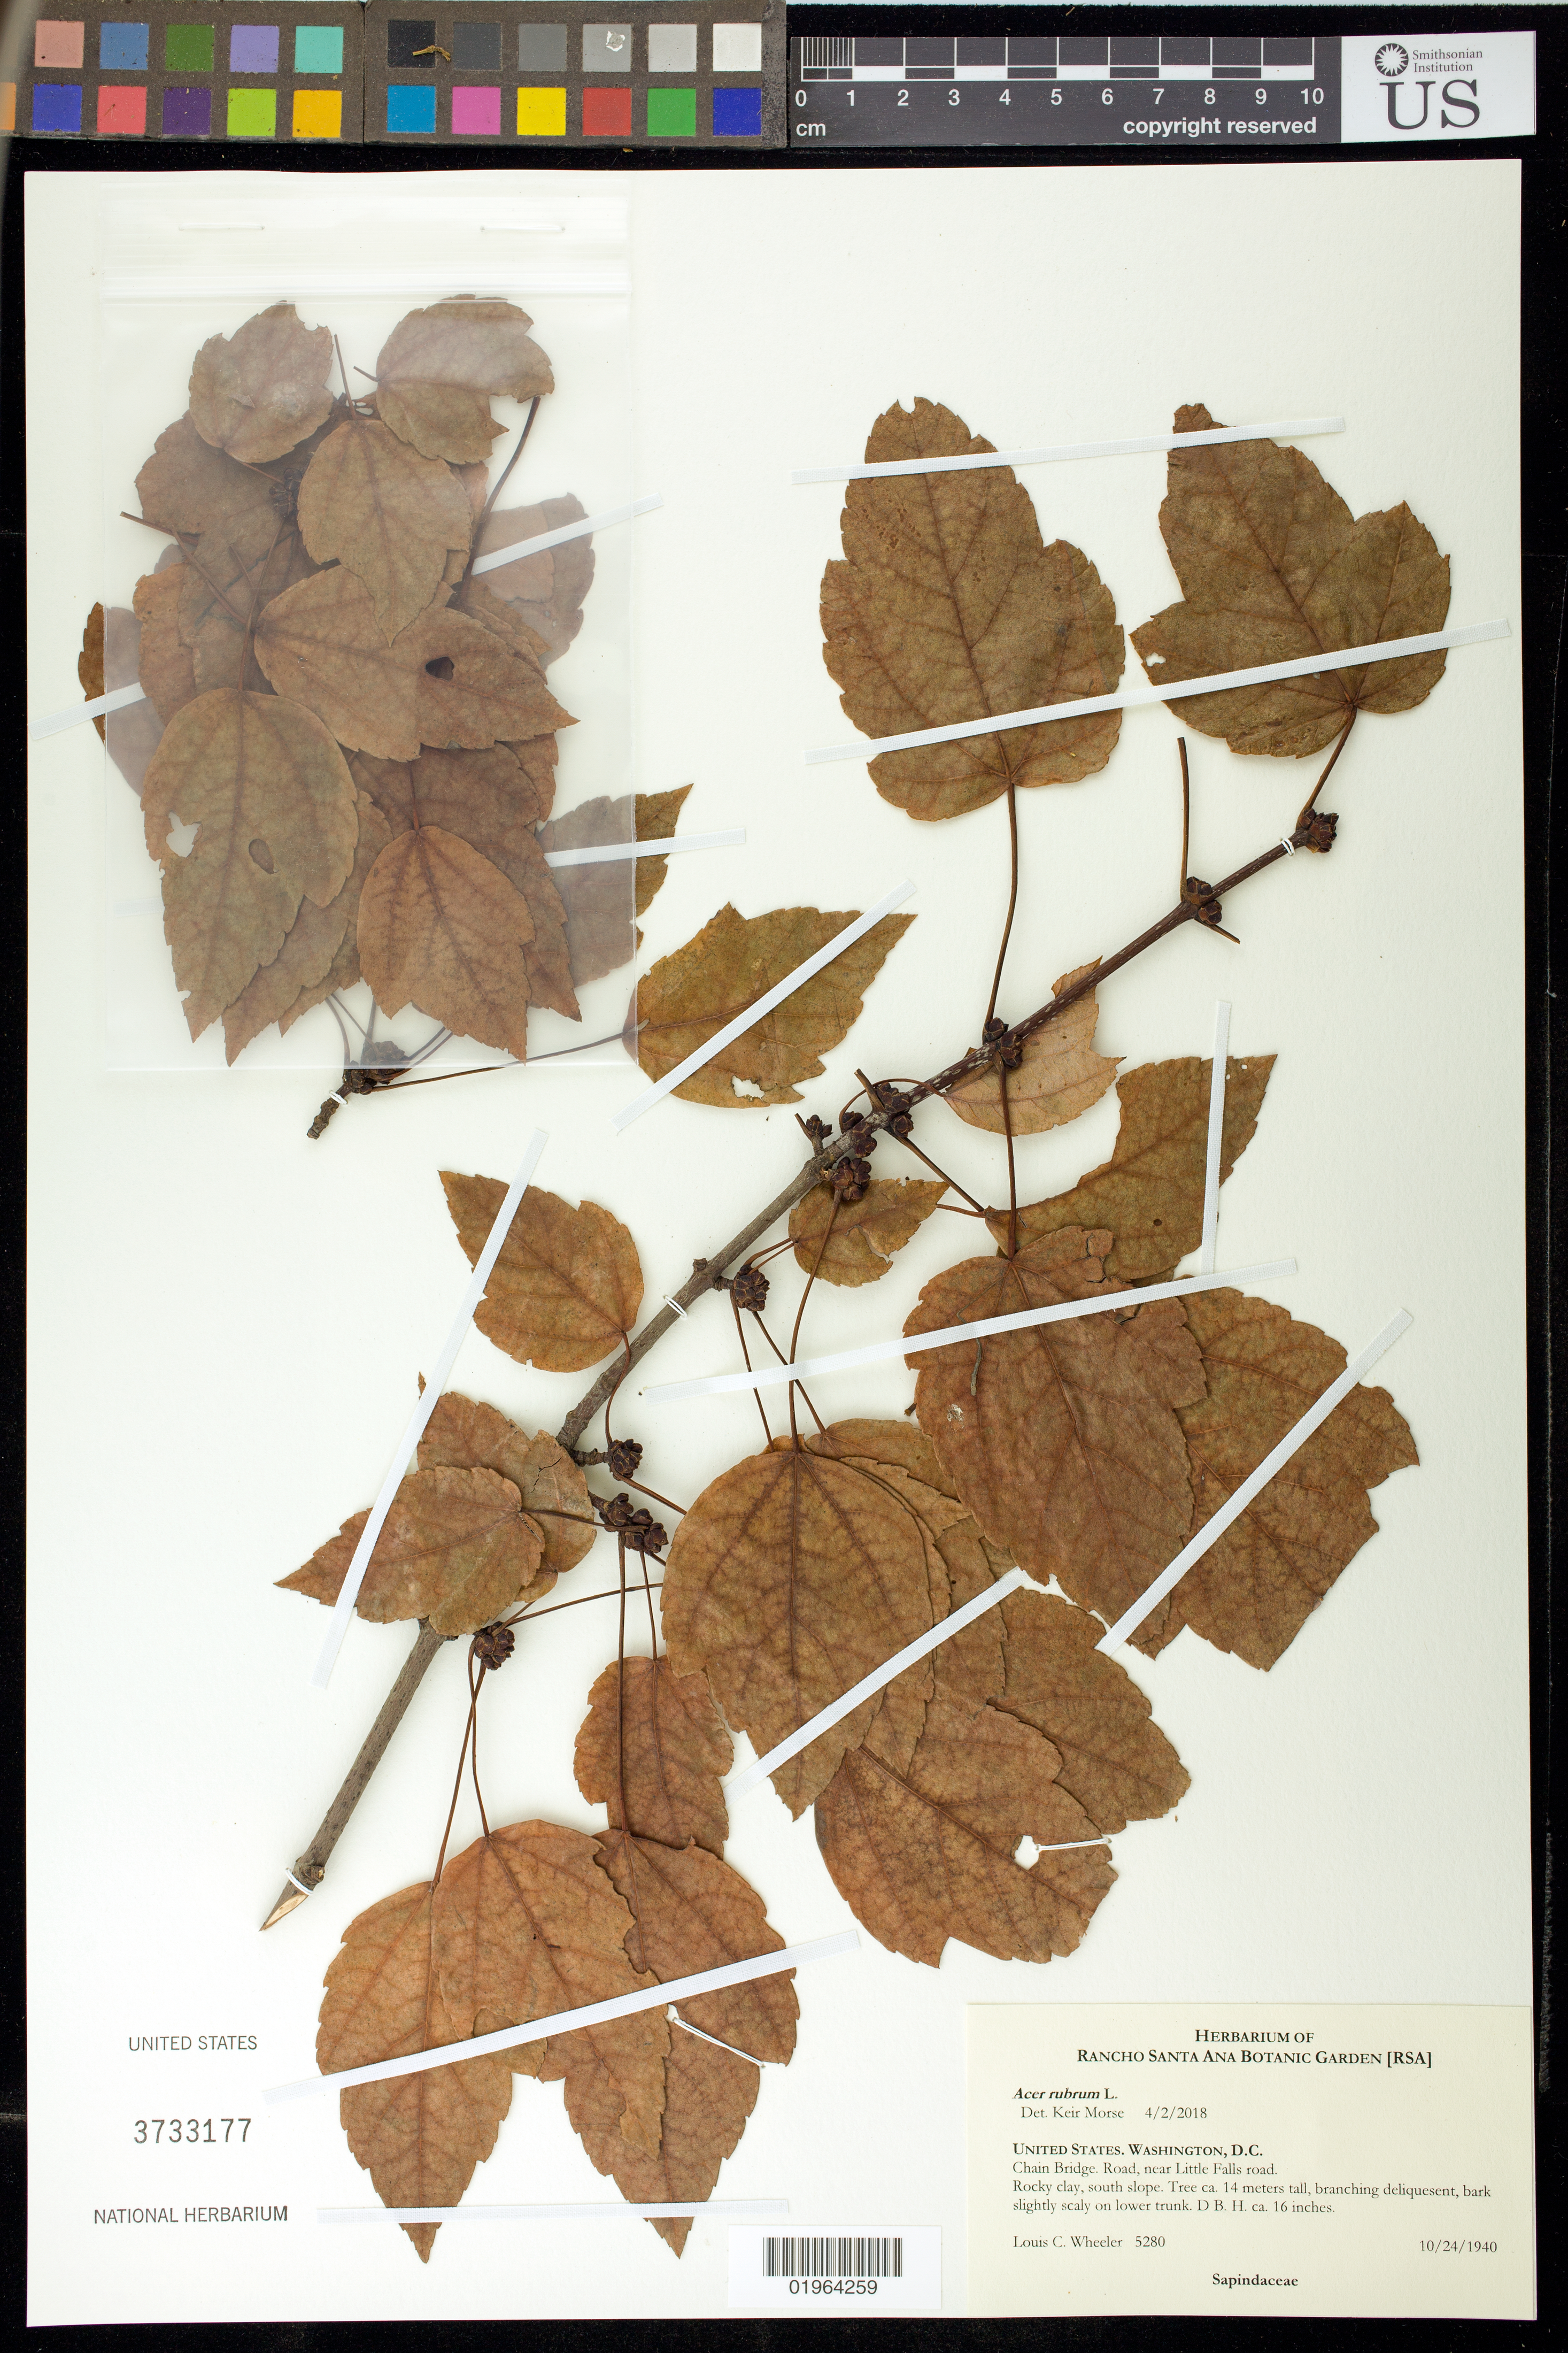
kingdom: Plantae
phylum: Tracheophyta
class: Magnoliopsida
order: Sapindales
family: Sapindaceae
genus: Acer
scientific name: Acer rubrum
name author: L.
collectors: L. C. Wheeler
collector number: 5280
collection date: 1940-10-24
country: United States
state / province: District of Columbia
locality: Chain Bridge Road, near Little Falls Road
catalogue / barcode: US 3733177